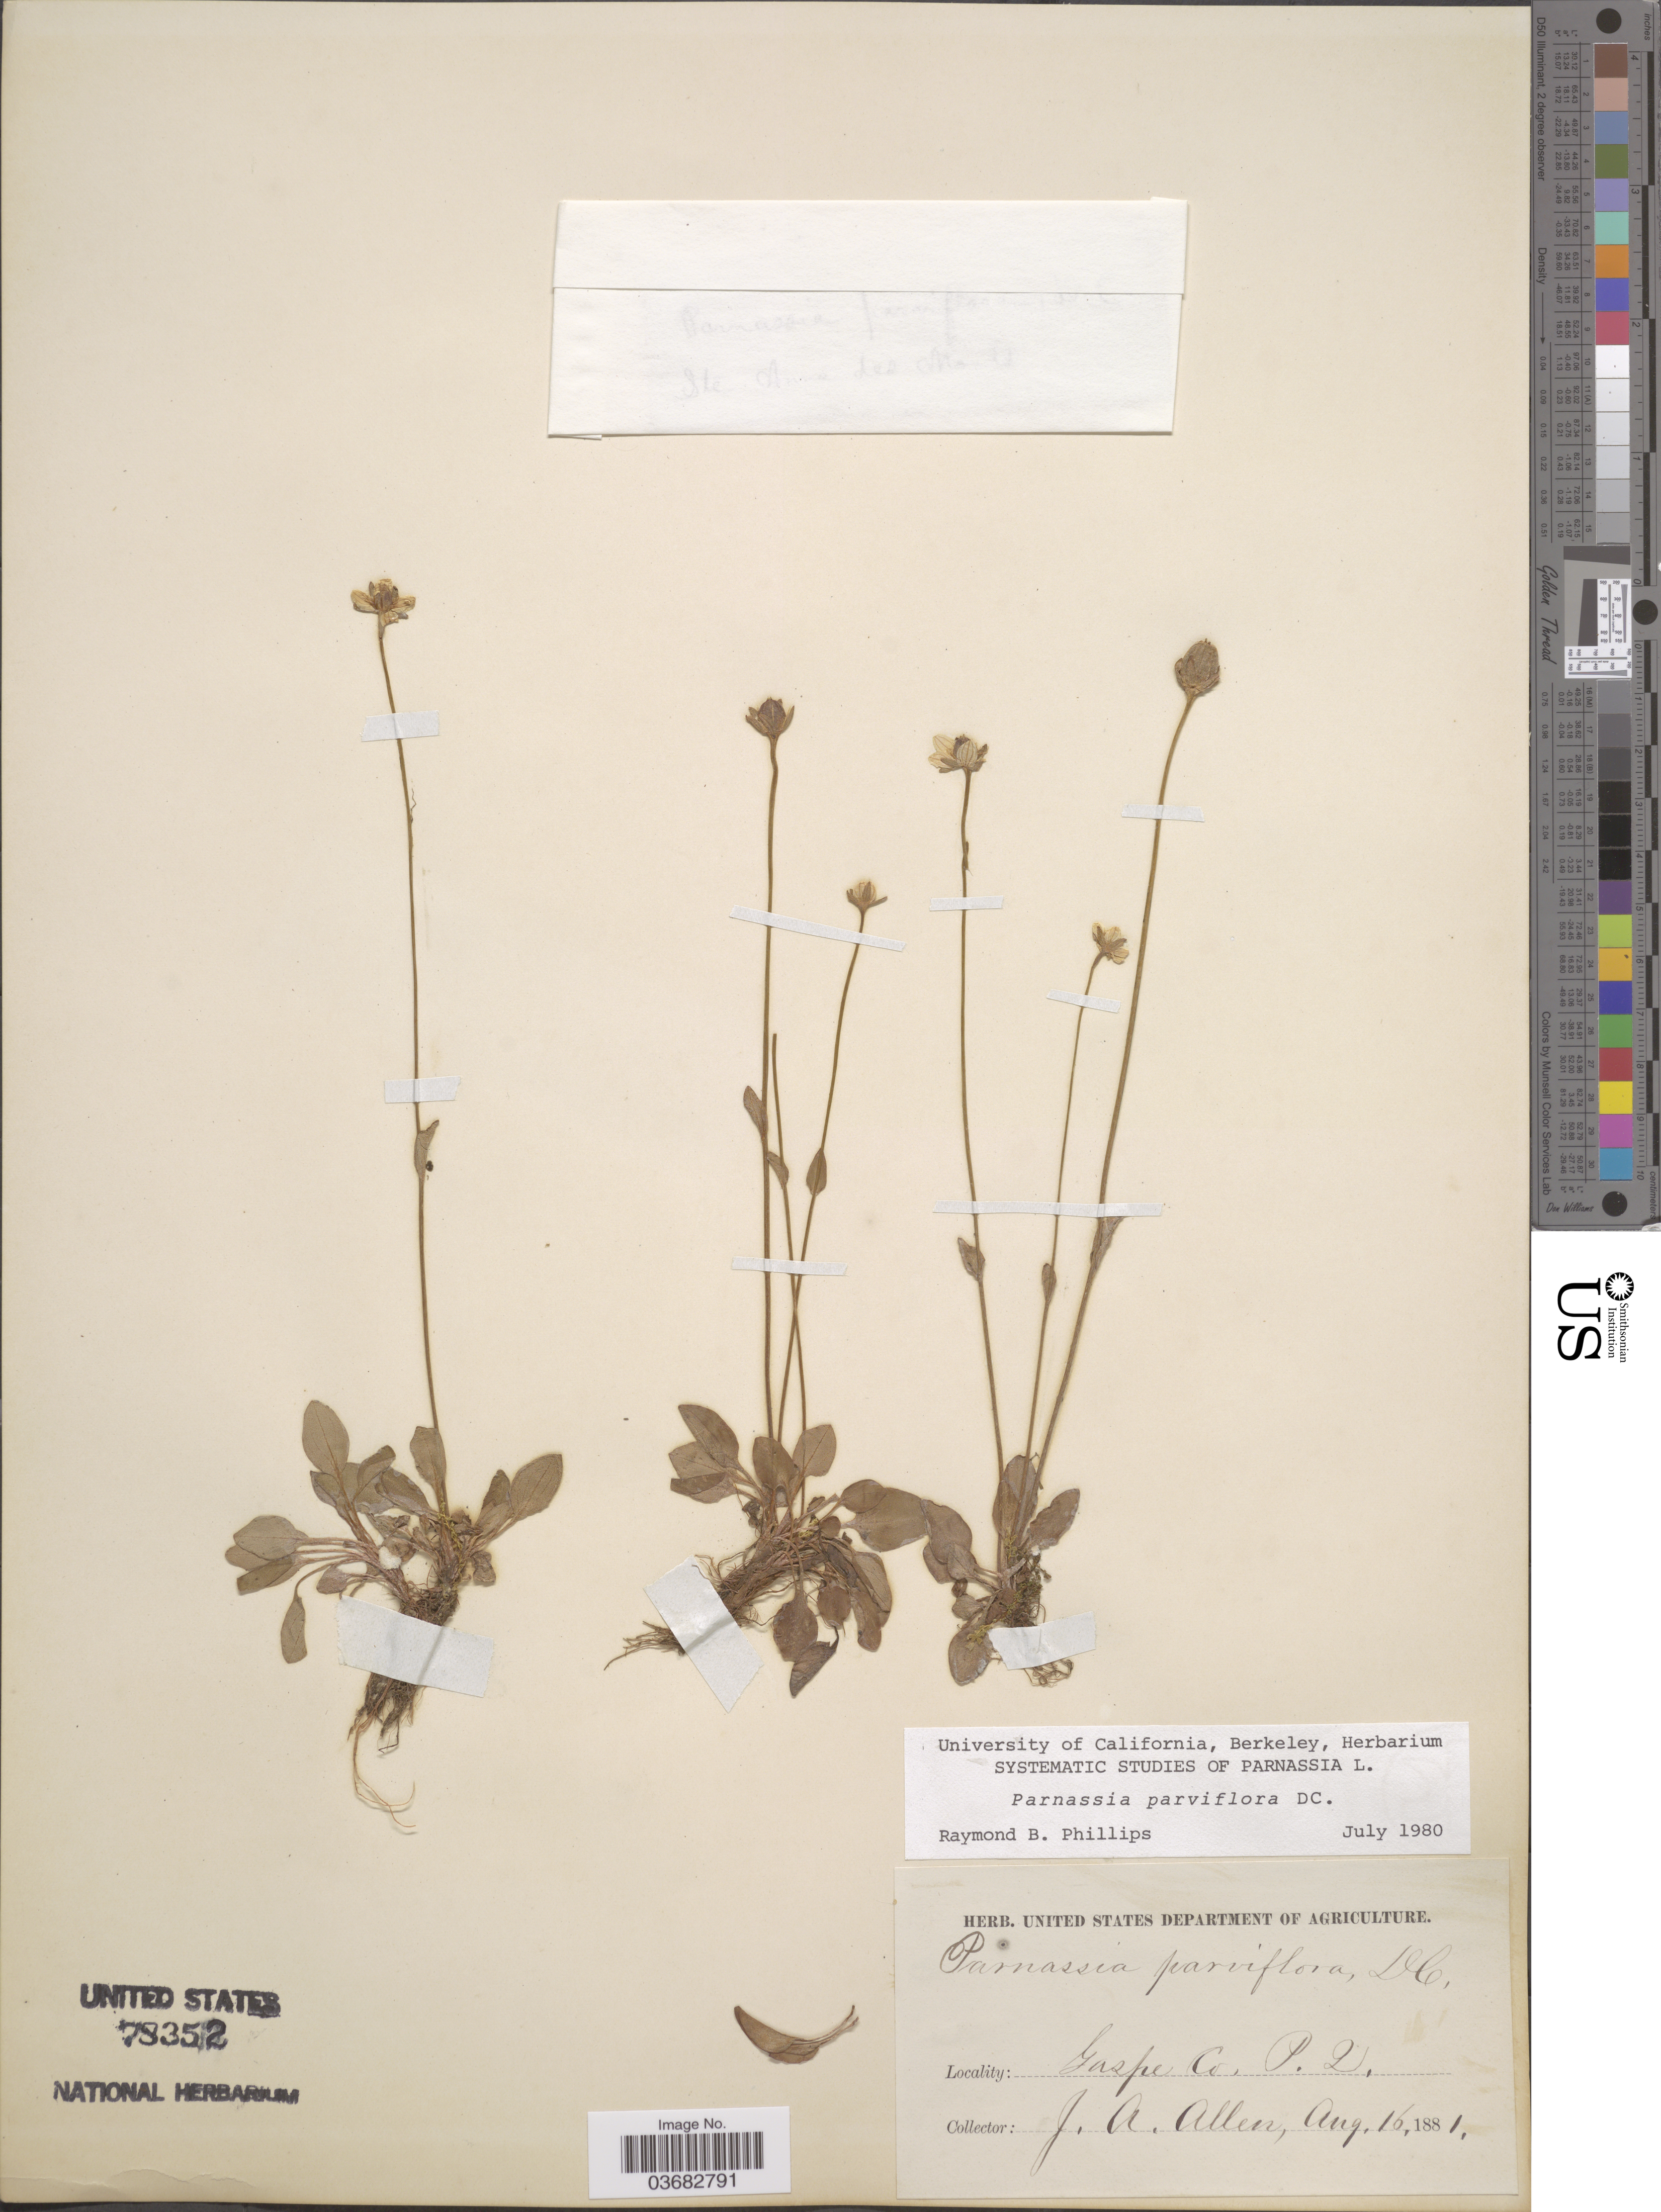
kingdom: Plantae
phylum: Tracheophyta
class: Magnoliopsida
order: Celastrales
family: Parnassiaceae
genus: Parnassia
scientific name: Parnassia parviflora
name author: DC.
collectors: J. Allen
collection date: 1881-08-16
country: Canada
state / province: Quebec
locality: Gaspe Co. P.Q.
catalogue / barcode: US 78352